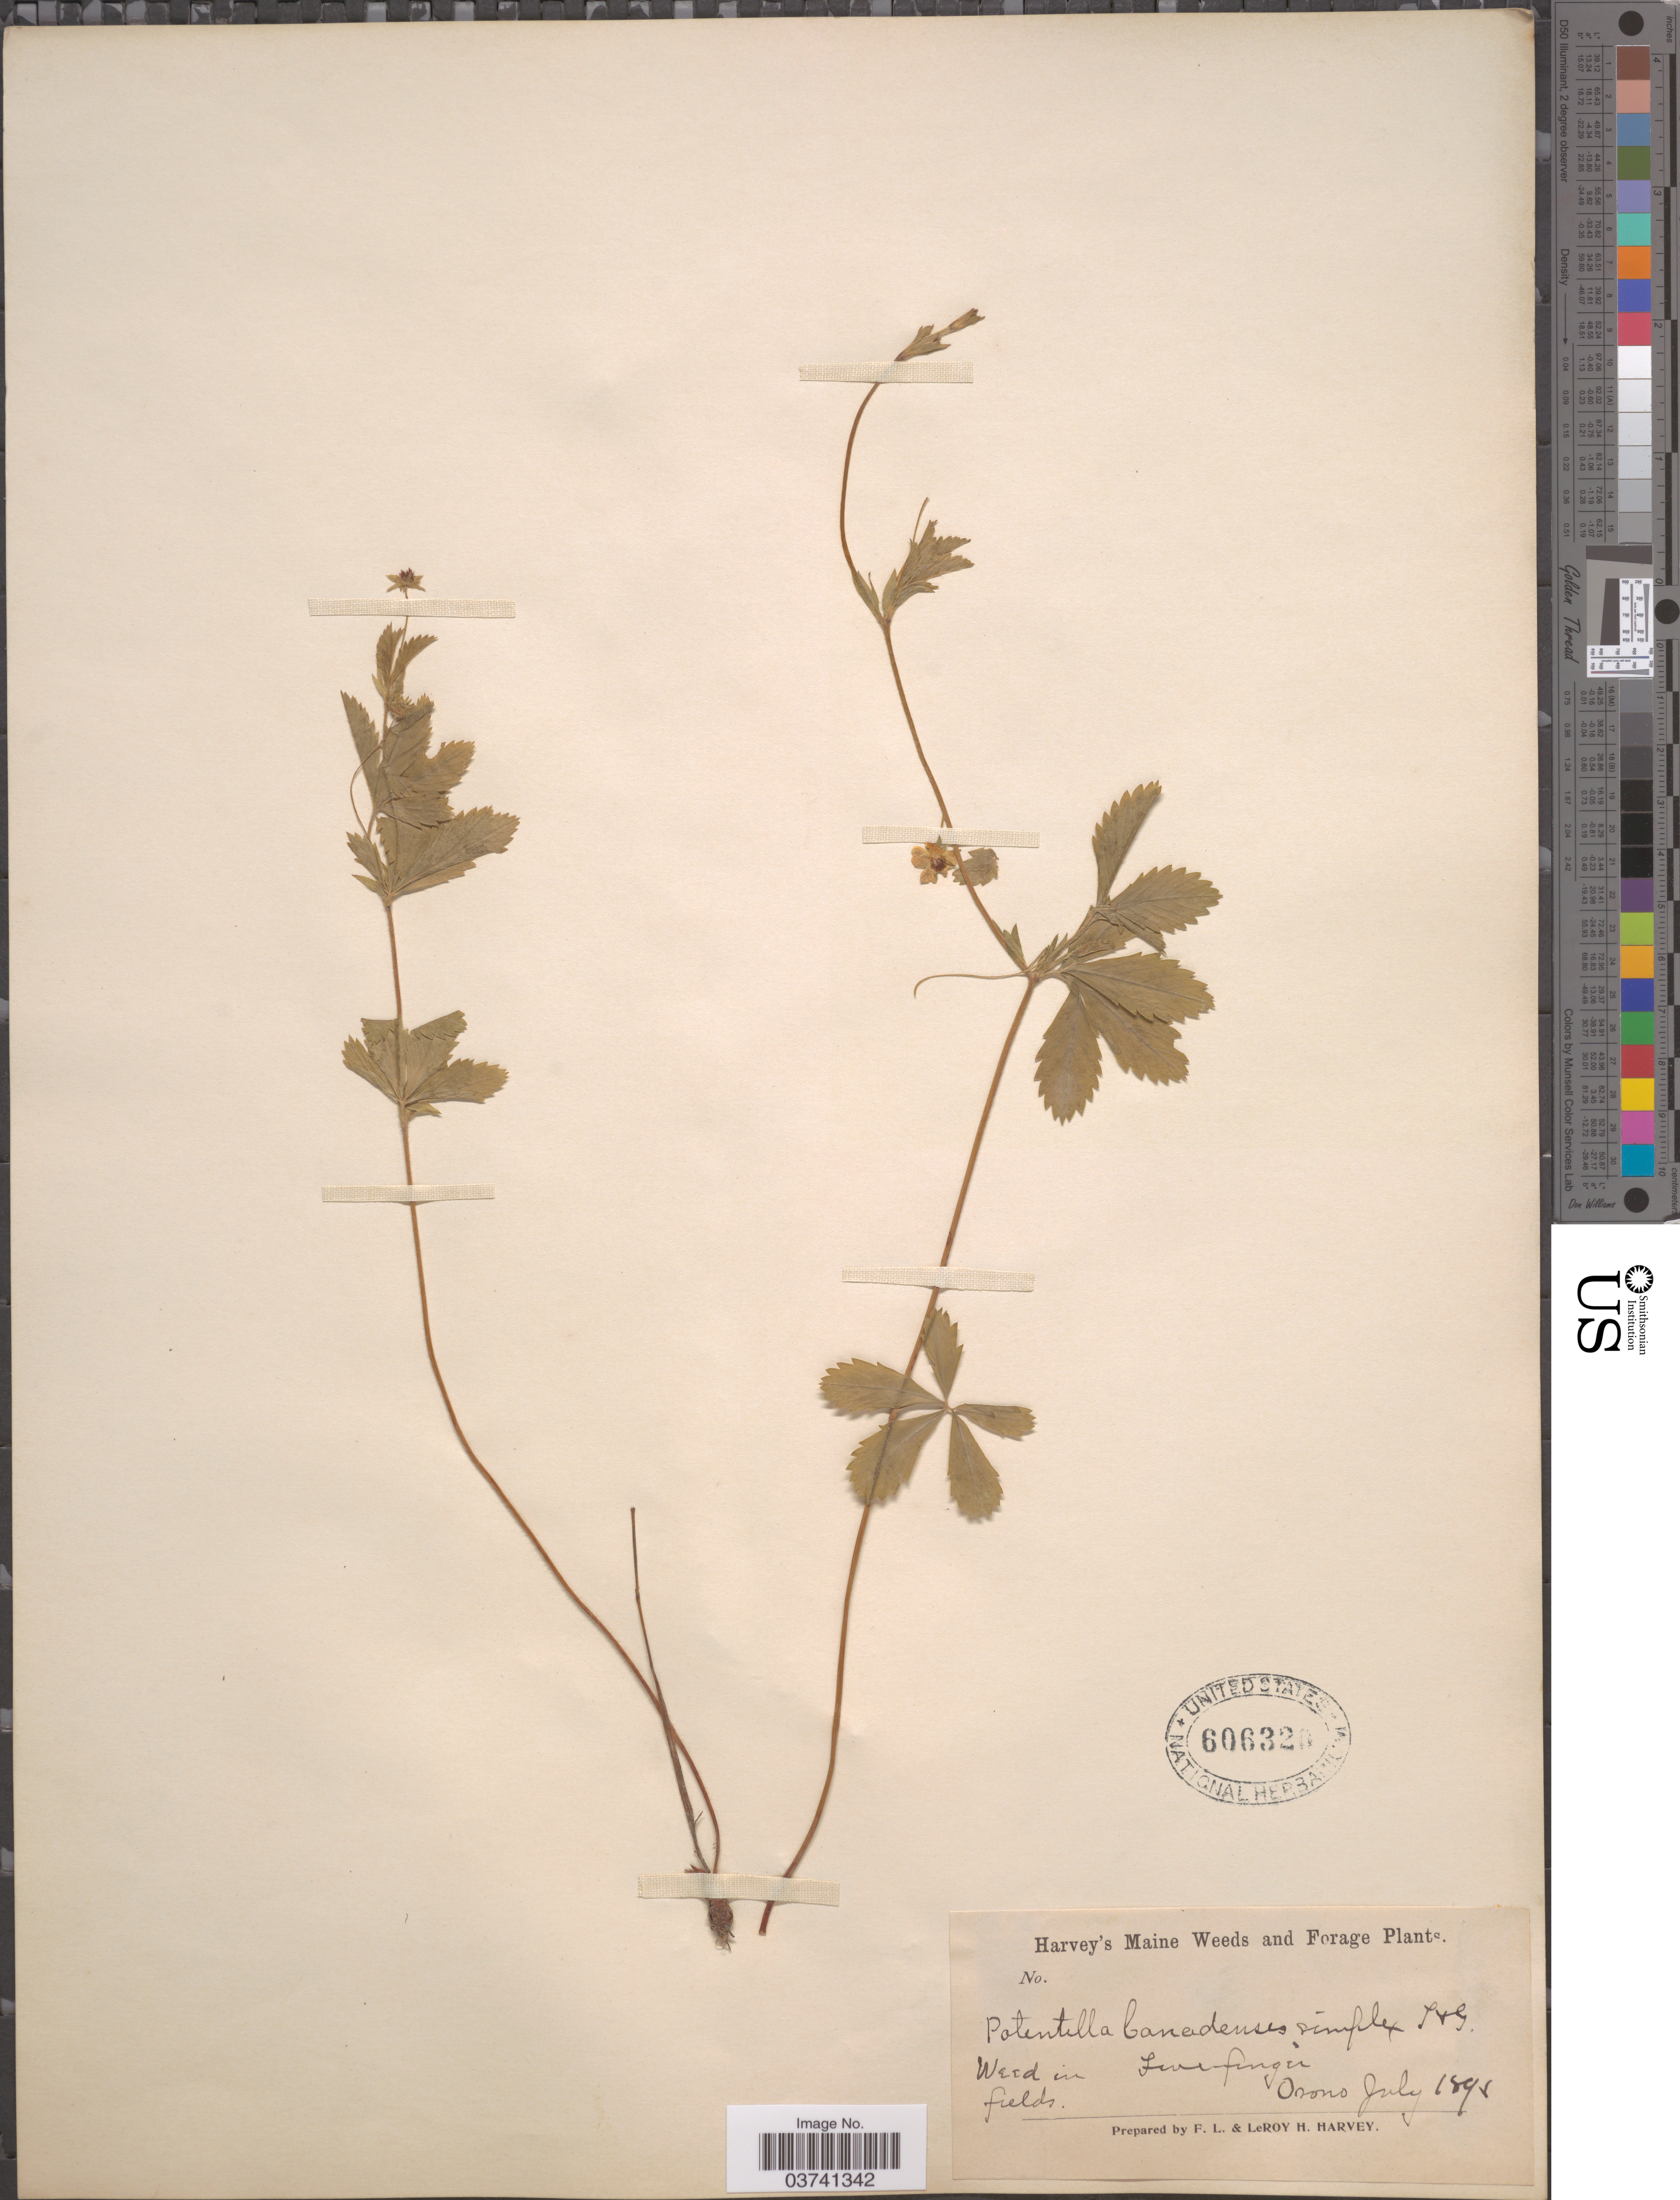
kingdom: Plantae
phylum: Tracheophyta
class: Magnoliopsida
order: Rosales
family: Rosaceae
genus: Potentilla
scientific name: Potentilla simplex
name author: Michx.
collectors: F. L. Harvey & L. H. Harvey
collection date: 1895-07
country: United States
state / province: Maine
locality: Weed in Five-finger fields. Orono.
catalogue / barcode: US 606320